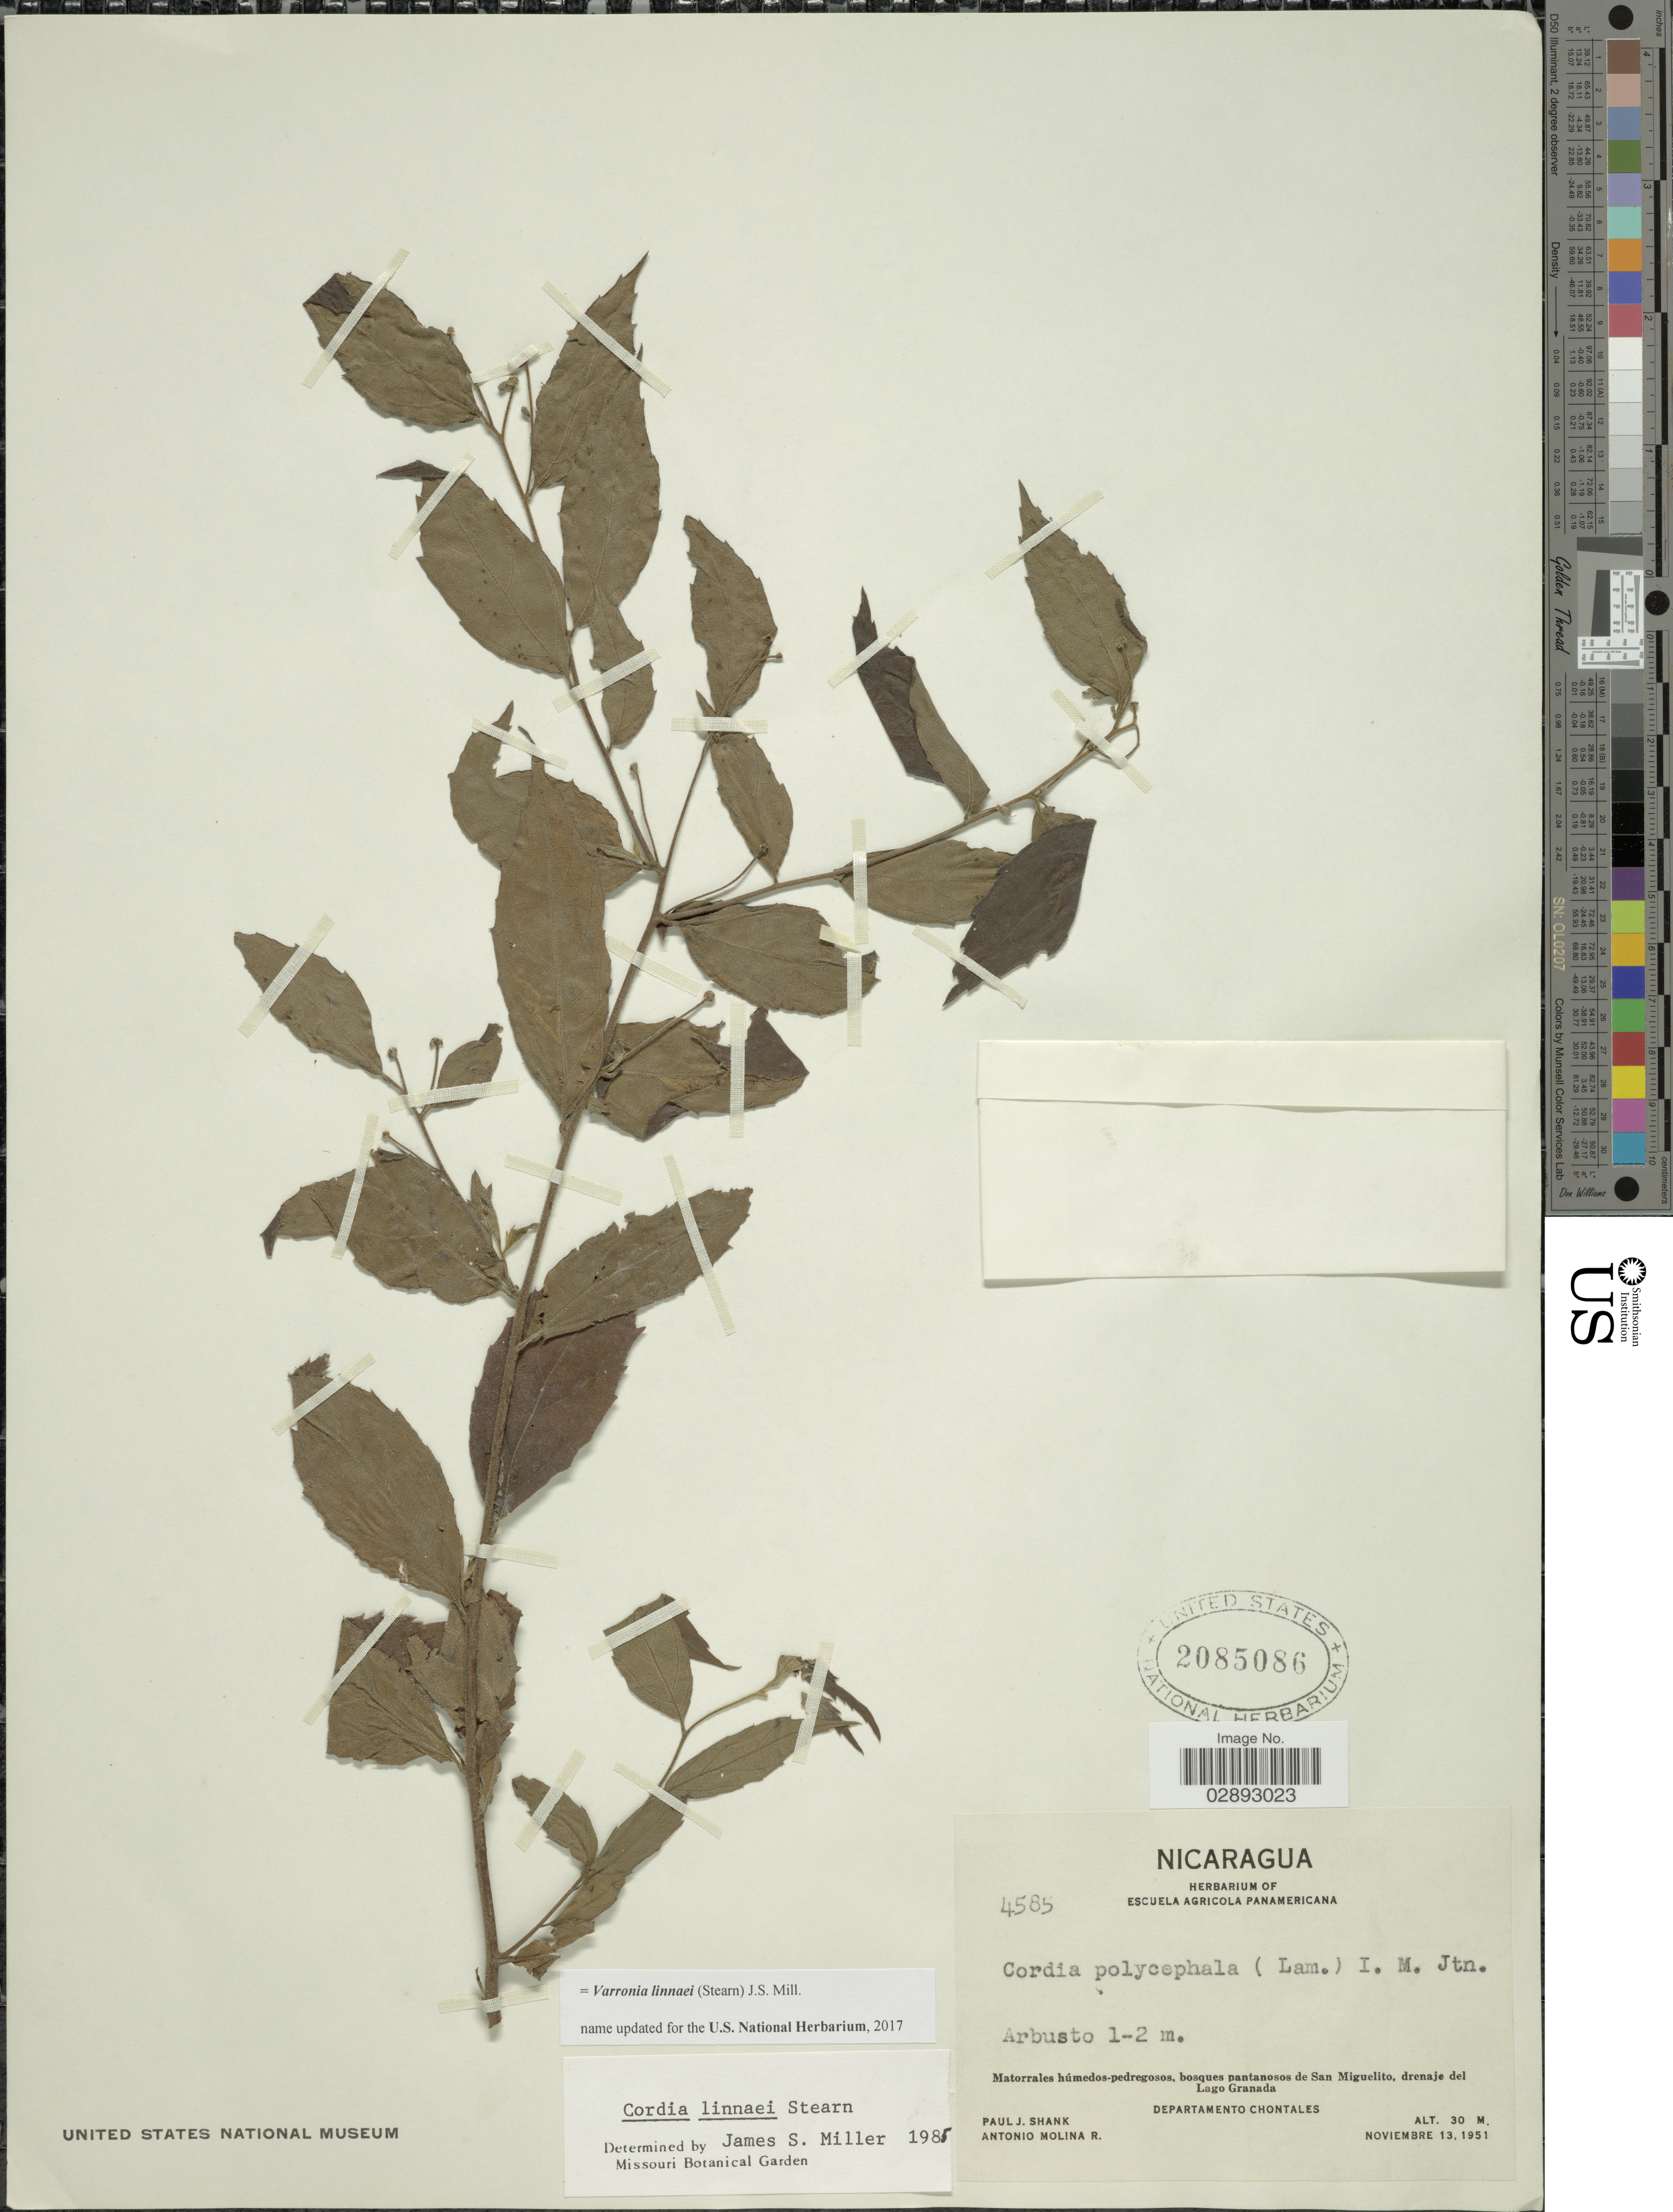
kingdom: Plantae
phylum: Tracheophyta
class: Magnoliopsida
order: Boraginales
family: Cordiaceae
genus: Varronia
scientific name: Varronia linnaei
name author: (Stearn) J.S. Mill.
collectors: P. J. Shank & A. Molina R.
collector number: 4585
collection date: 1951-11-13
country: Nicaragua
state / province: Chontales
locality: Matorrales húmedos-pedregosos, bosques pantanosos de San Miguelito, drenaje del Lago Granada. Departamento Chontales.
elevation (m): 30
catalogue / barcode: US 2085086